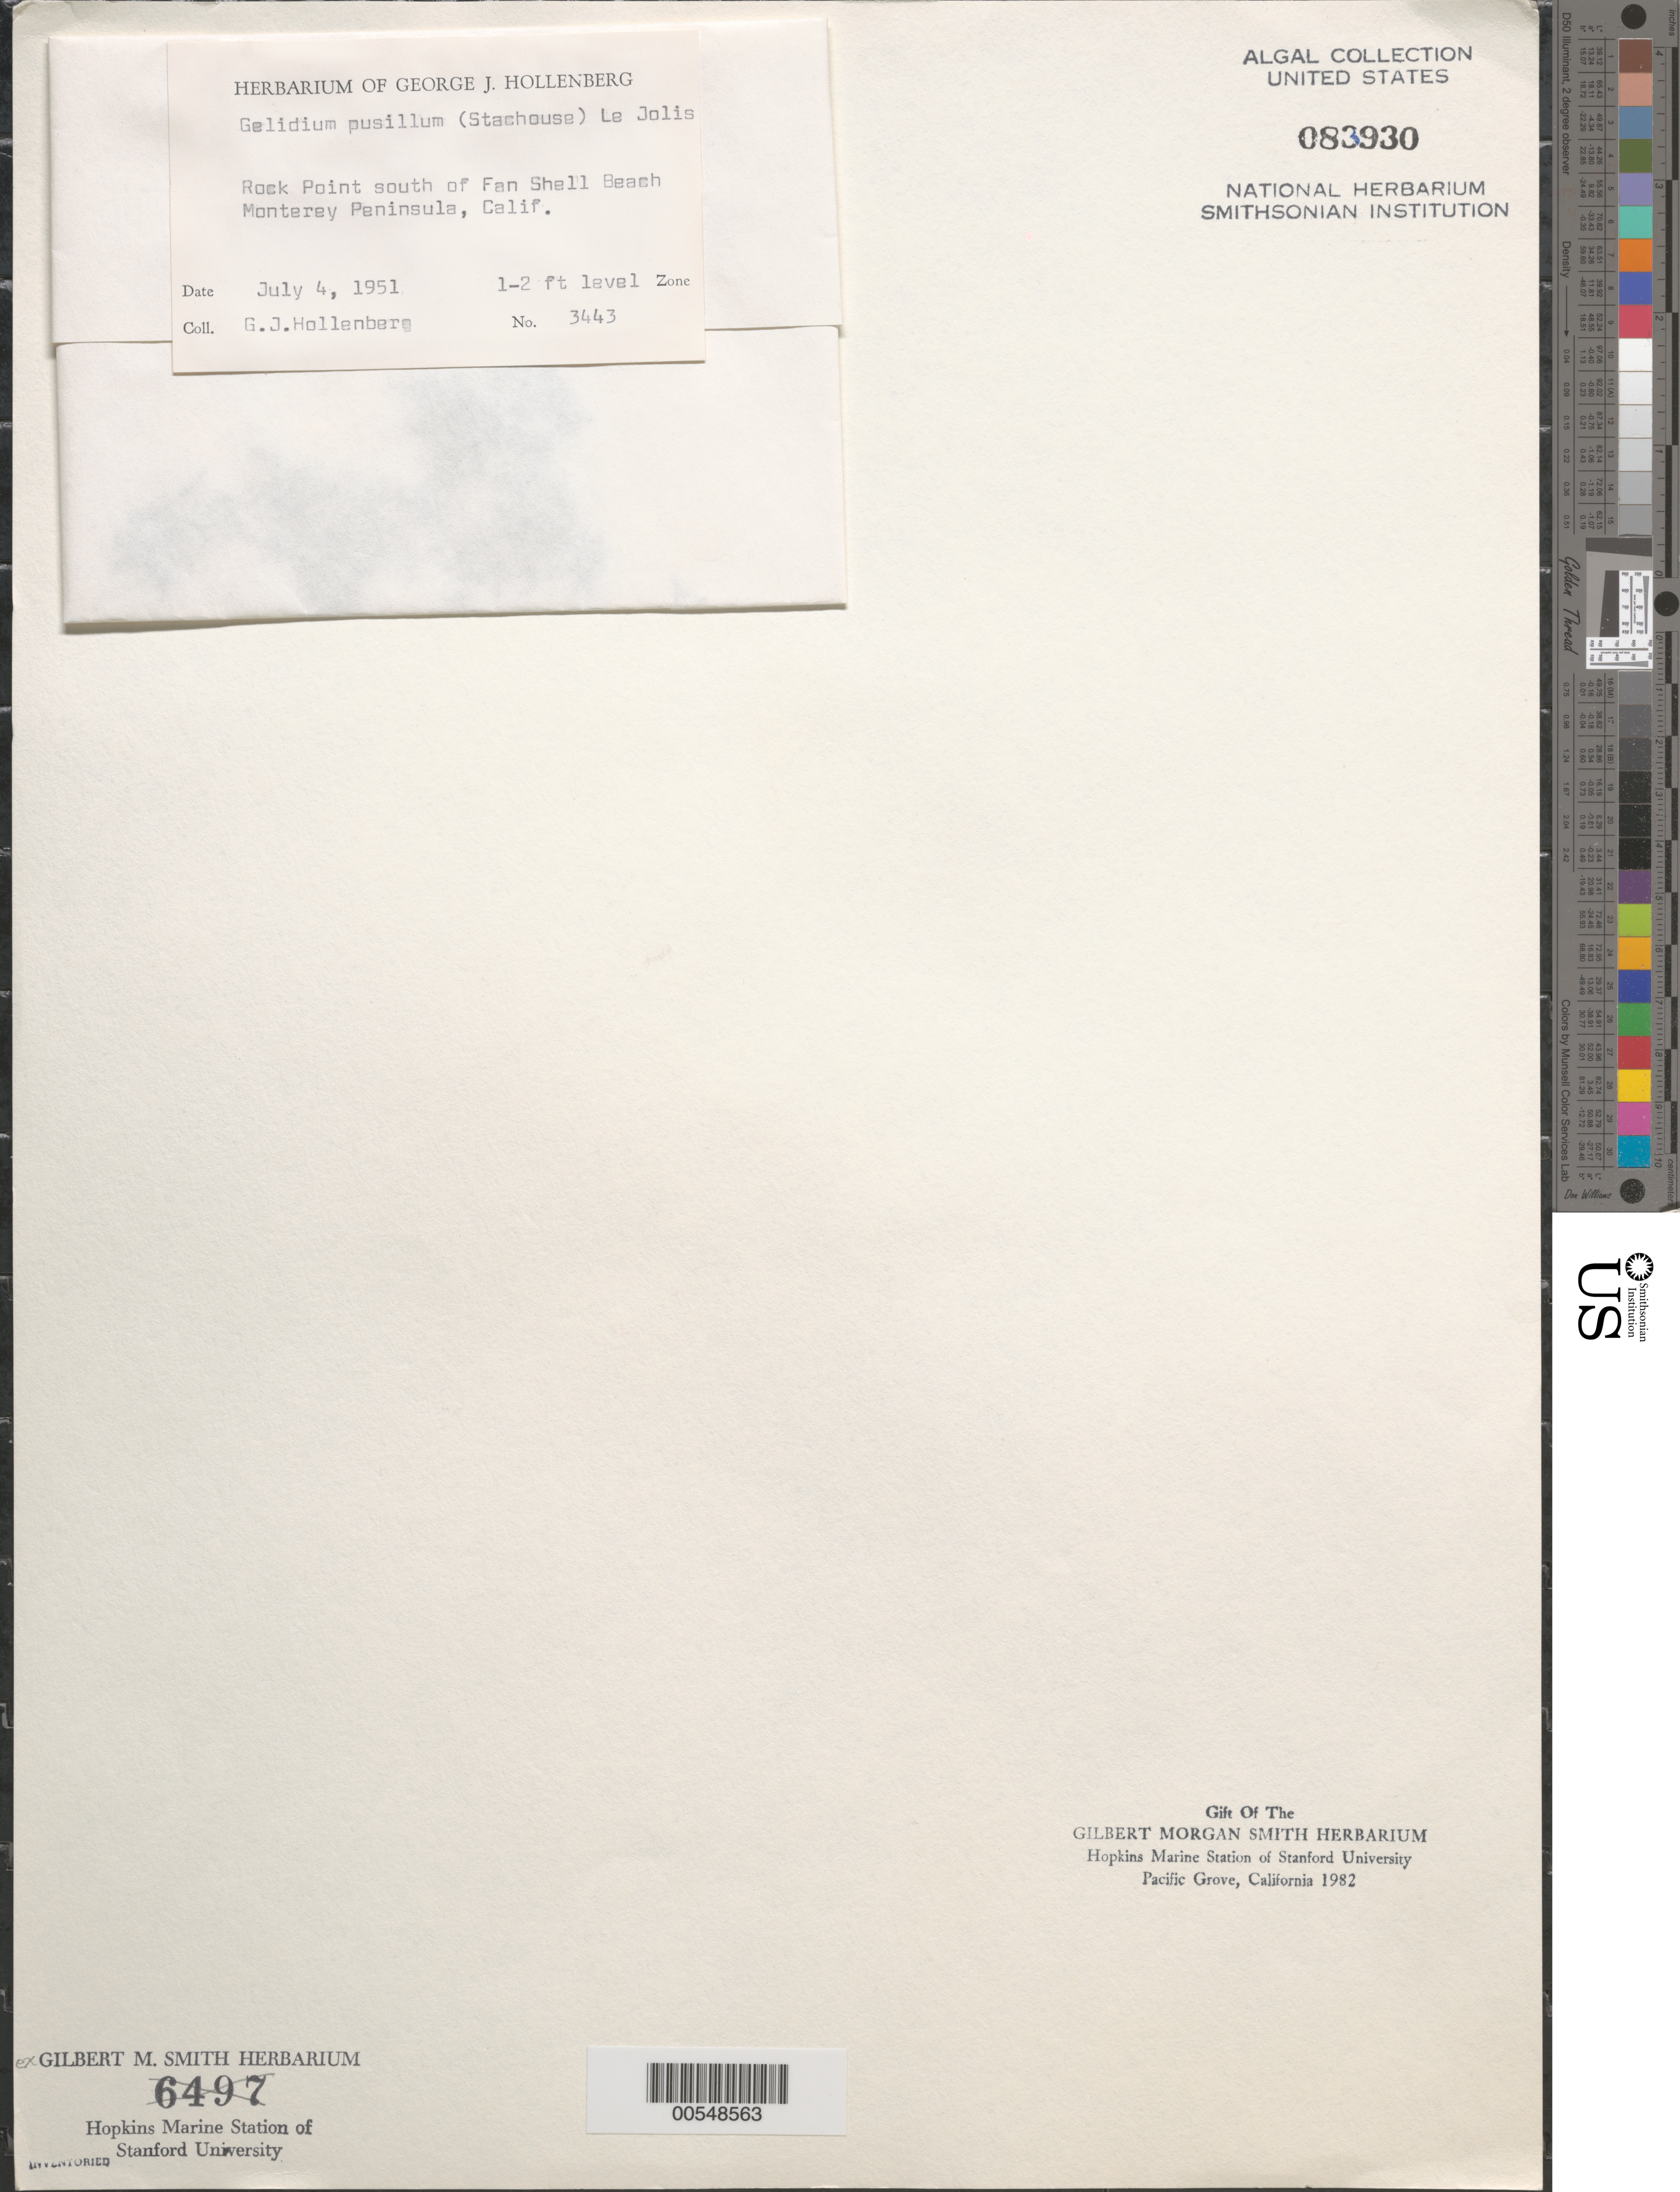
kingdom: Plantae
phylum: Rhodophyta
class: Florideophyceae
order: Gelidiales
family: Gelidiaceae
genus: Gelidium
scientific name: Gelidium pusillum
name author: (Stackh.) Le Jol.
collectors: G. Hollenberg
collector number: GJH 3443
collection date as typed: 04 Jul 1951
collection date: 1951-07-04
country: United States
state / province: California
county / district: Monterey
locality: Rocky point south of Fan Shell Beach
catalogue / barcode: US 83930